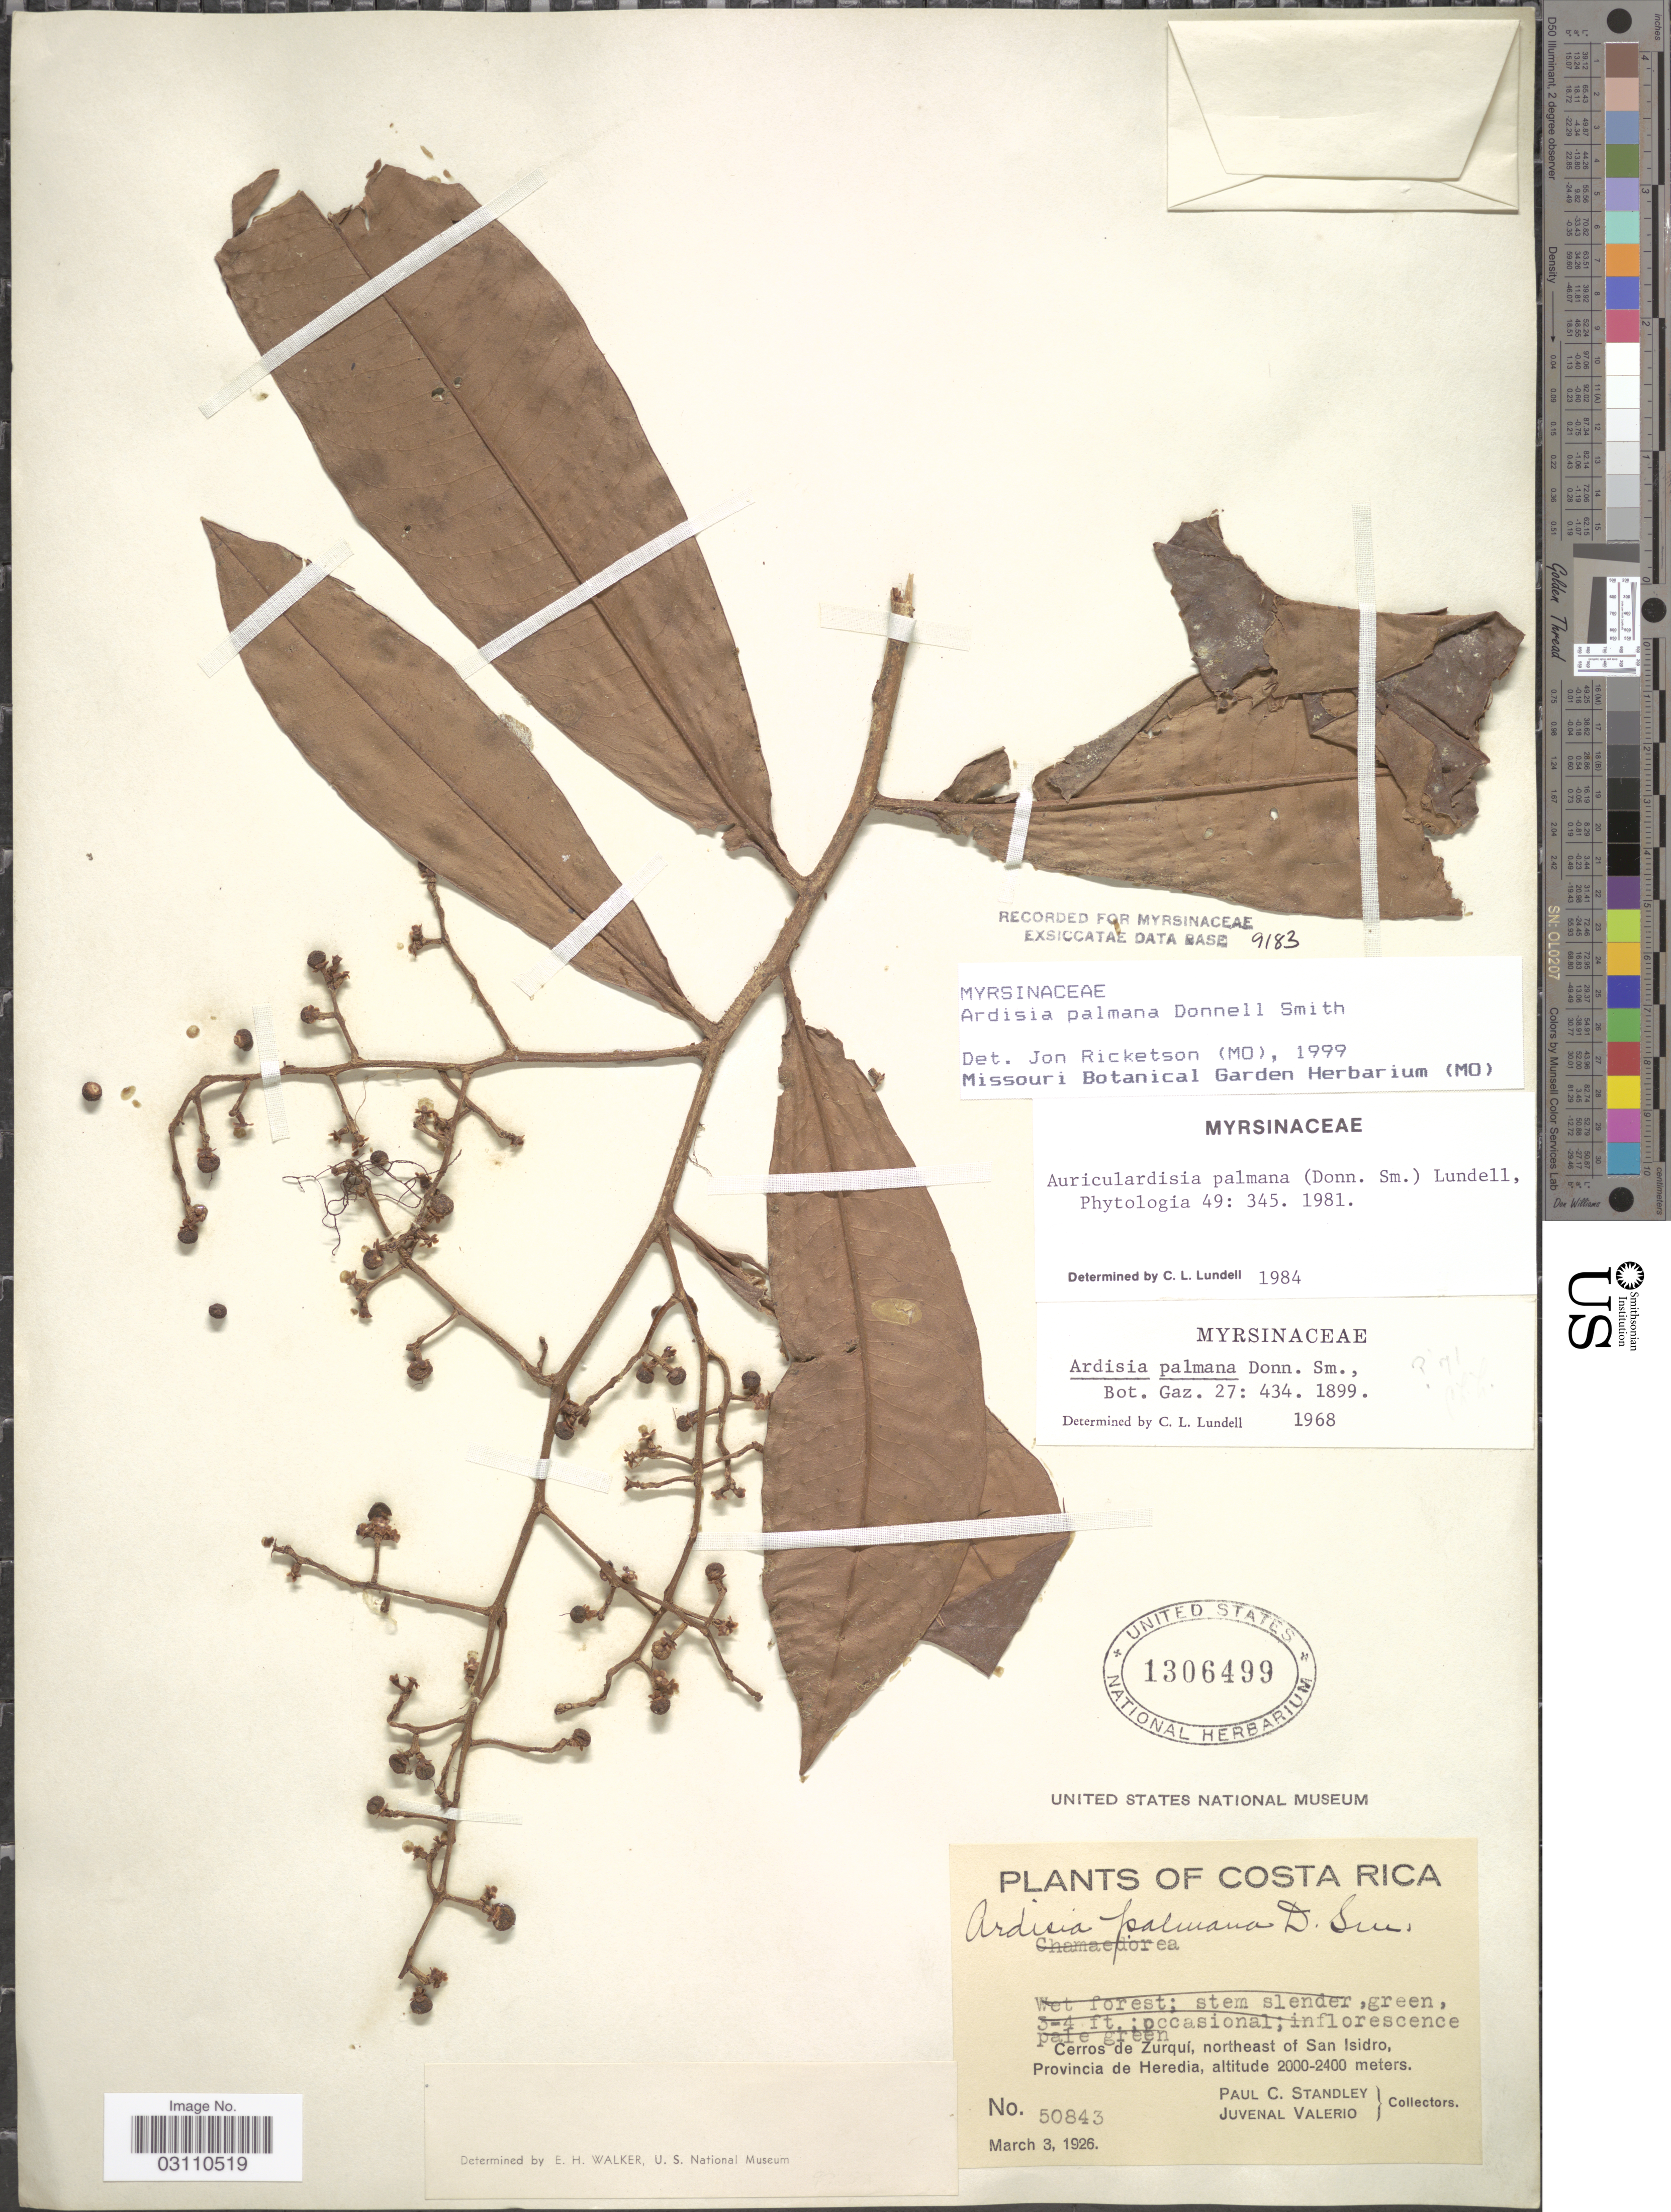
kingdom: Plantae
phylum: Tracheophyta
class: Magnoliopsida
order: Ericales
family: Primulaceae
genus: Ardisia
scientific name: Ardisia palmana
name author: Donn. Sm.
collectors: P. C. Standley & J. Valerio R.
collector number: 50843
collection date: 1926-03-03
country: Costa Rica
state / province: Heredia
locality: Cerros de Zurquí, northeast of San Isidro.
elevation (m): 2000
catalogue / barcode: US 1306499